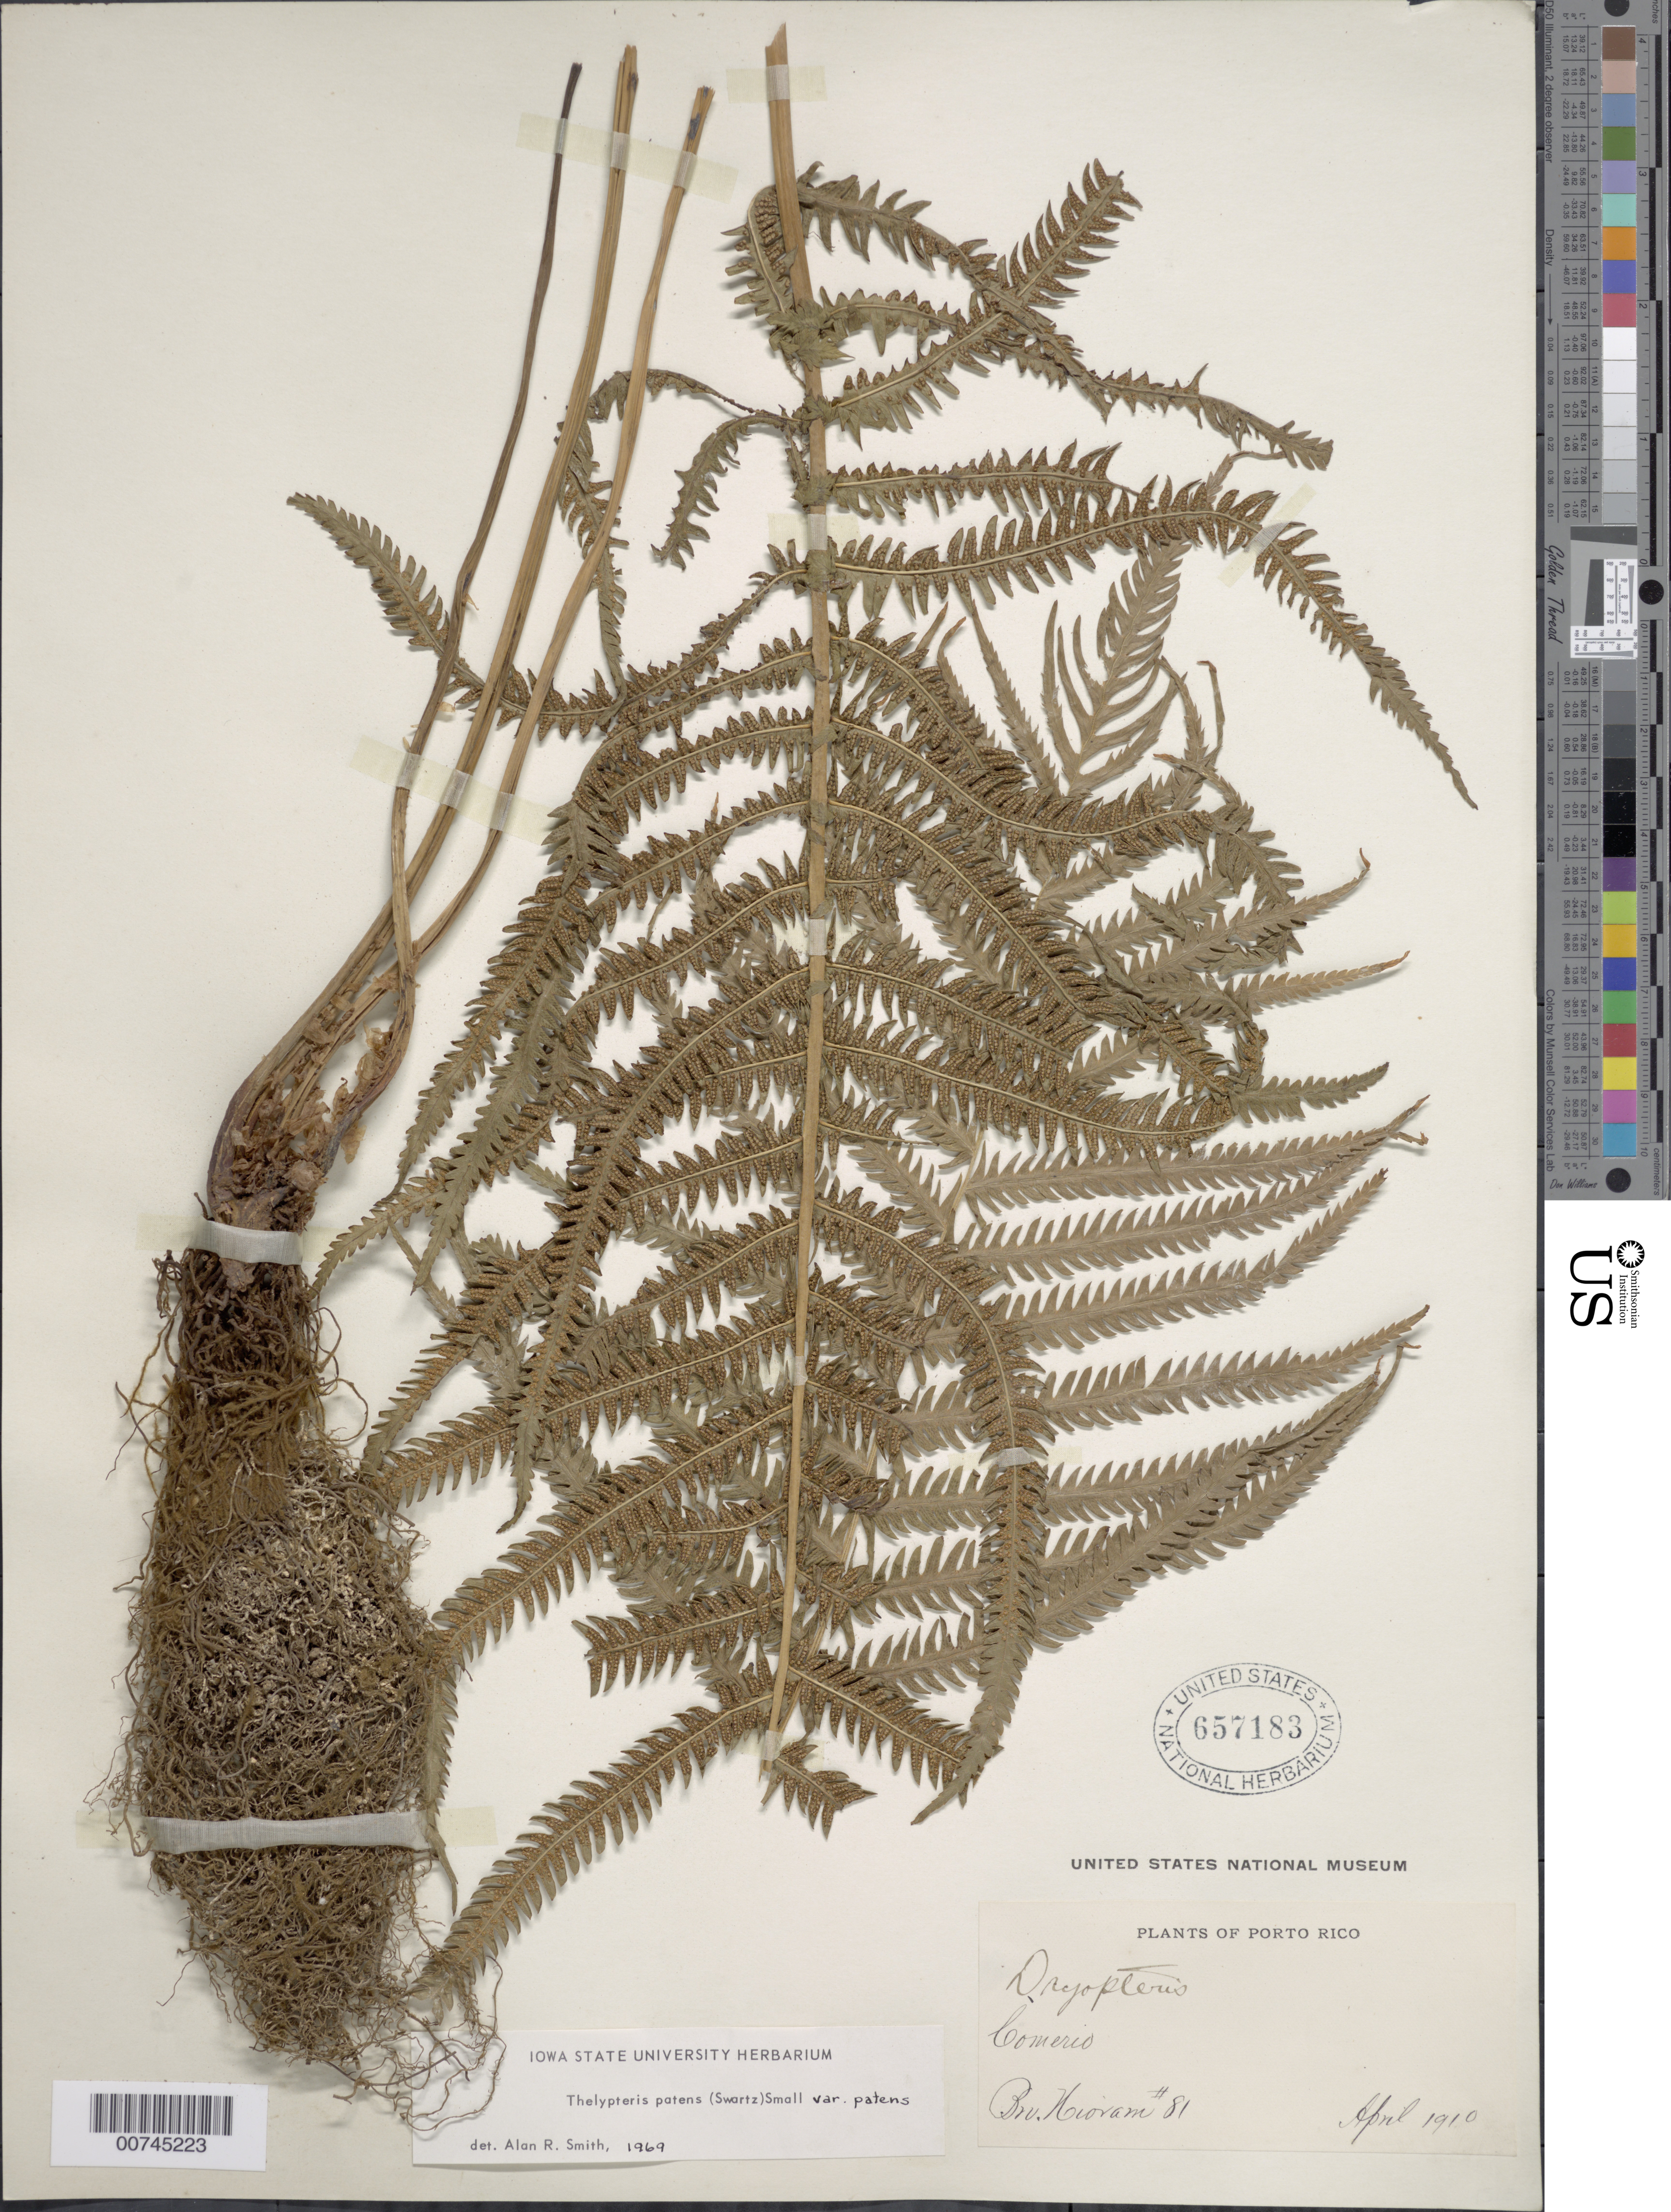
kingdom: Plantae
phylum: Tracheophyta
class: Polypodiopsida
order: Polypodiales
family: Thelypteridaceae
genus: Christella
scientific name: Christella patens var. patens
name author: (Sw.) Holttum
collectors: Bro. Hioram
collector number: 81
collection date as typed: Apr 1910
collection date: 1910-04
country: Puerto Rico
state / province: Comerio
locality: Comerio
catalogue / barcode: US 657183